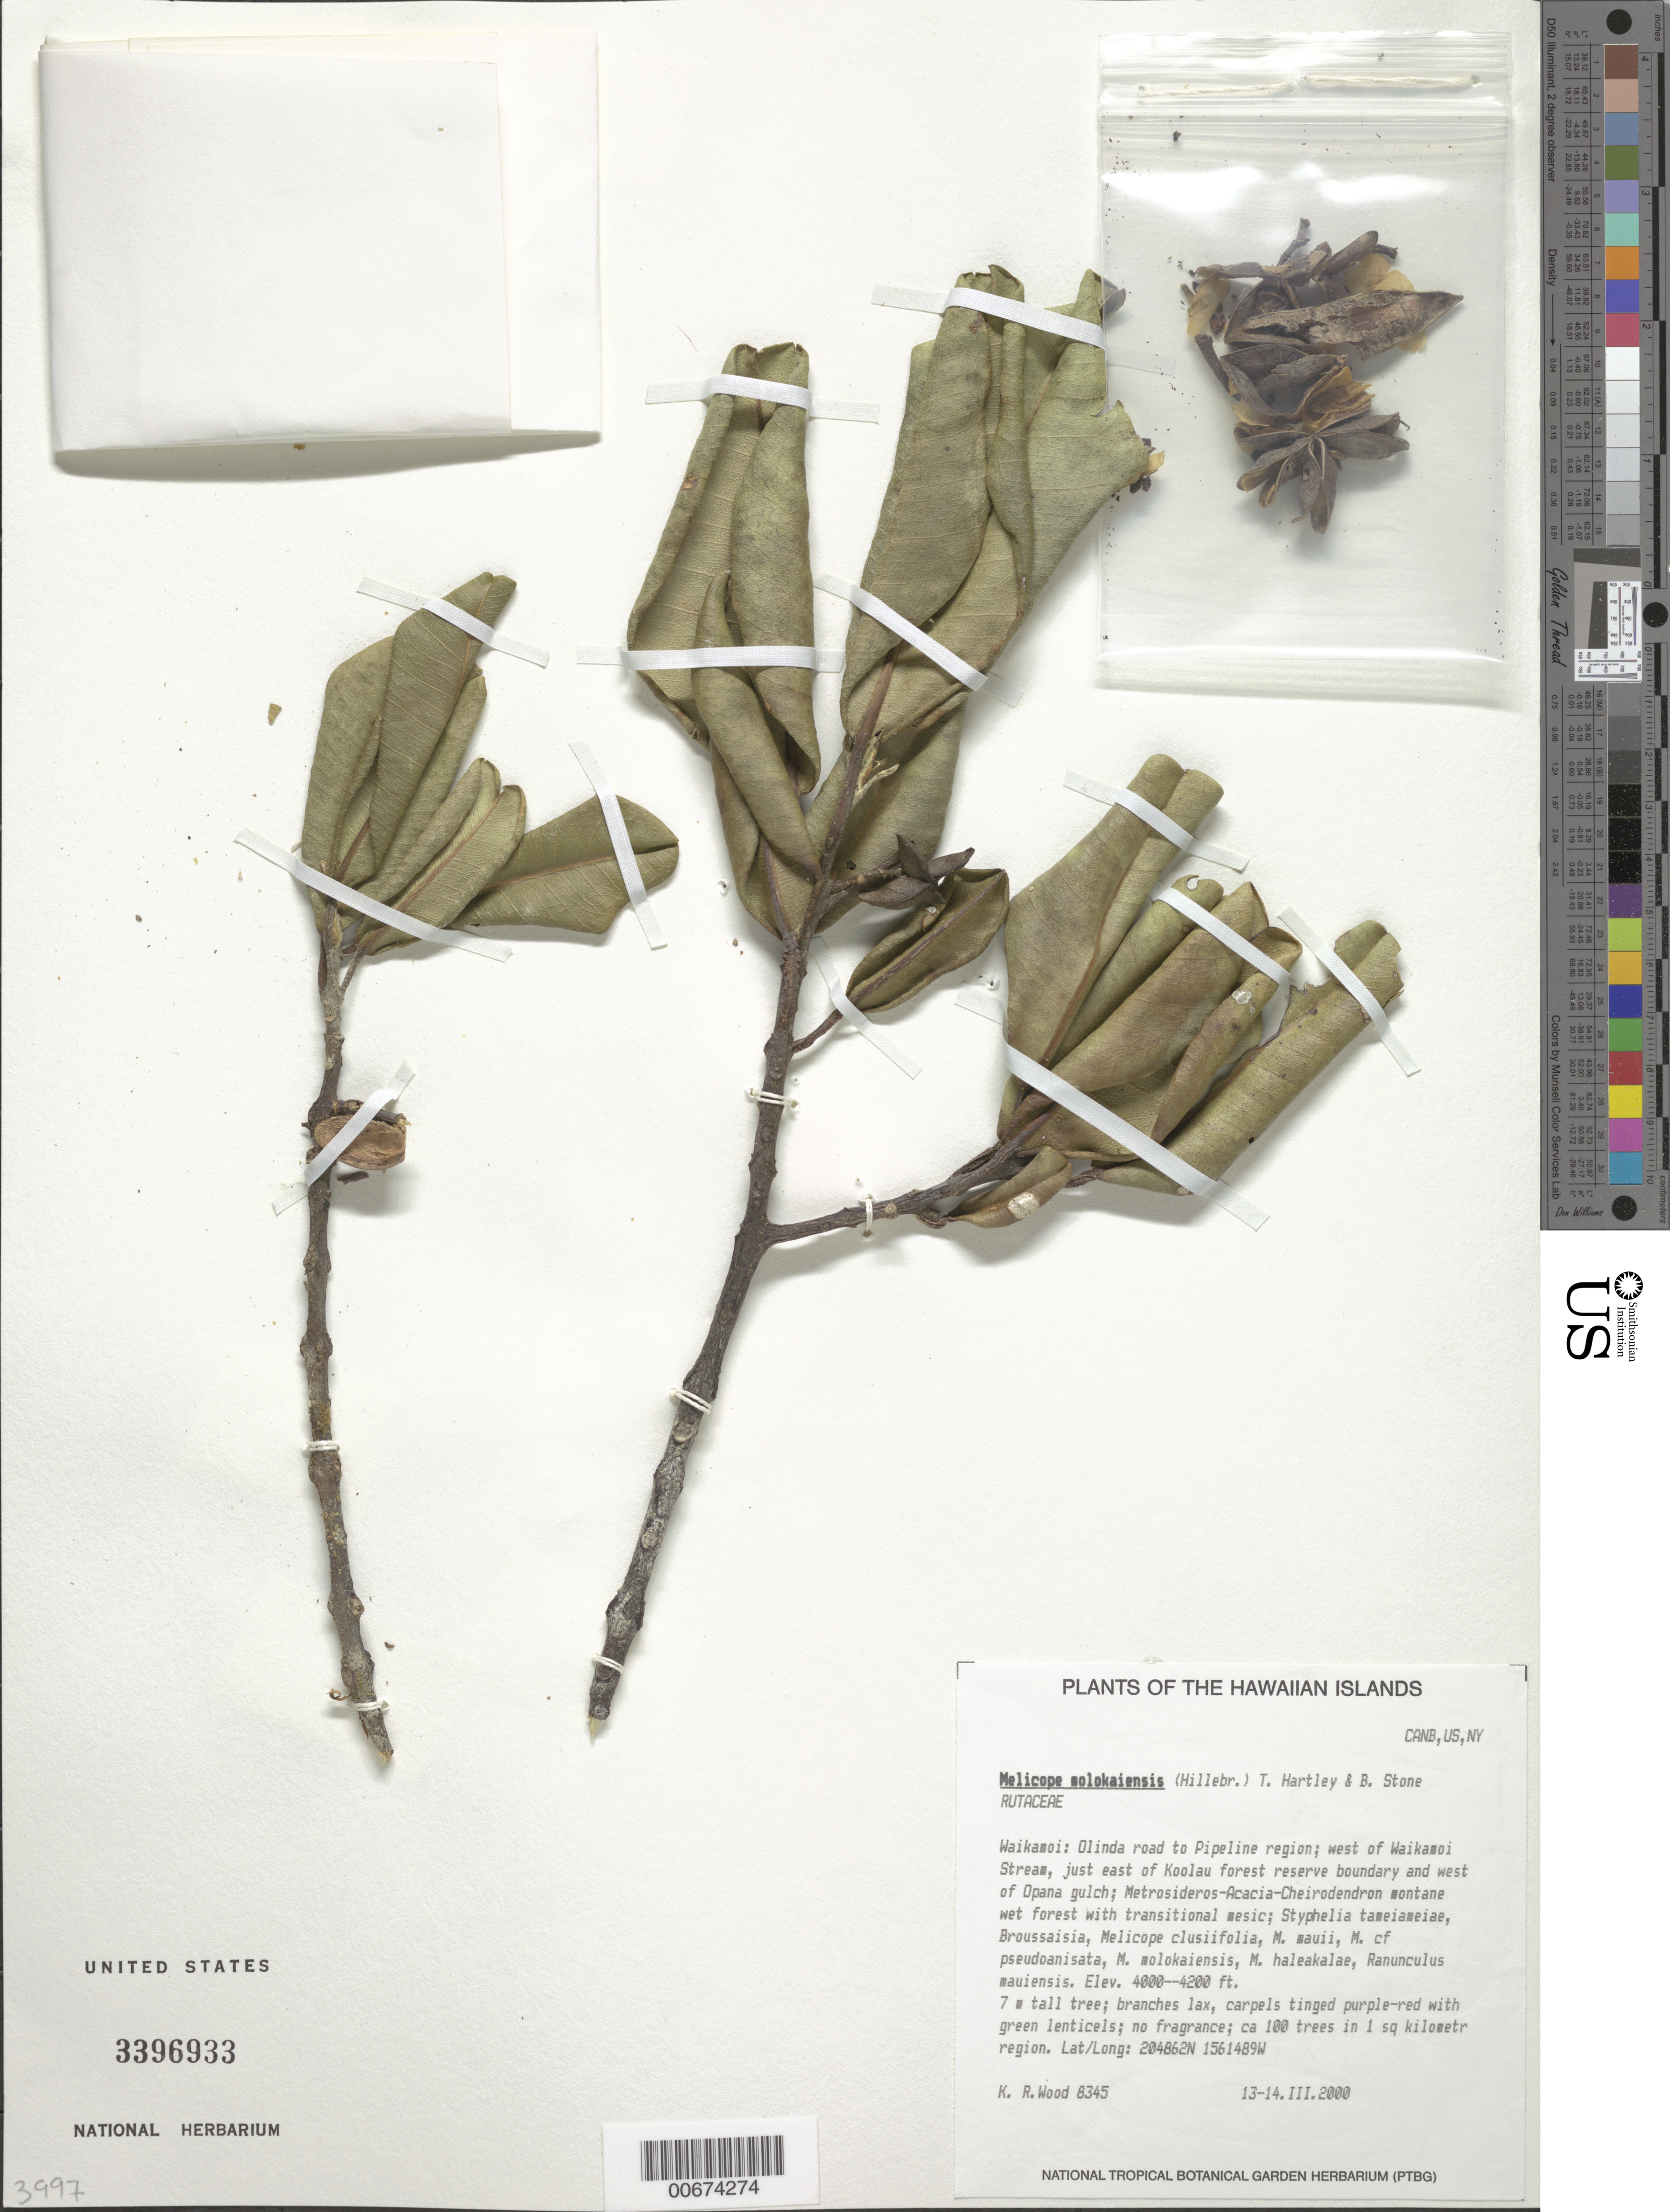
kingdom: Plantae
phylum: Tracheophyta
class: Magnoliopsida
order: Sapindales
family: Rutaceae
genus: Melicope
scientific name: Melicope molokaiensis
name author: (Hillebr.) T.G. Hartley & B.C. Stone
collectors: K. R. Wood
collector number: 8345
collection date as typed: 13 Mar 2000 to 14 Mar 2000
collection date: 2000-03-13/2000-03-14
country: United States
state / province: Hawaii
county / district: Maui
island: Maui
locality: Waikamoi: Olinda road to Pipeline region; west of Waikamoi Stream, just east of Koolau forest reserve boundary and west of Opana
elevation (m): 1219.2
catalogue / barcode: US 3396933